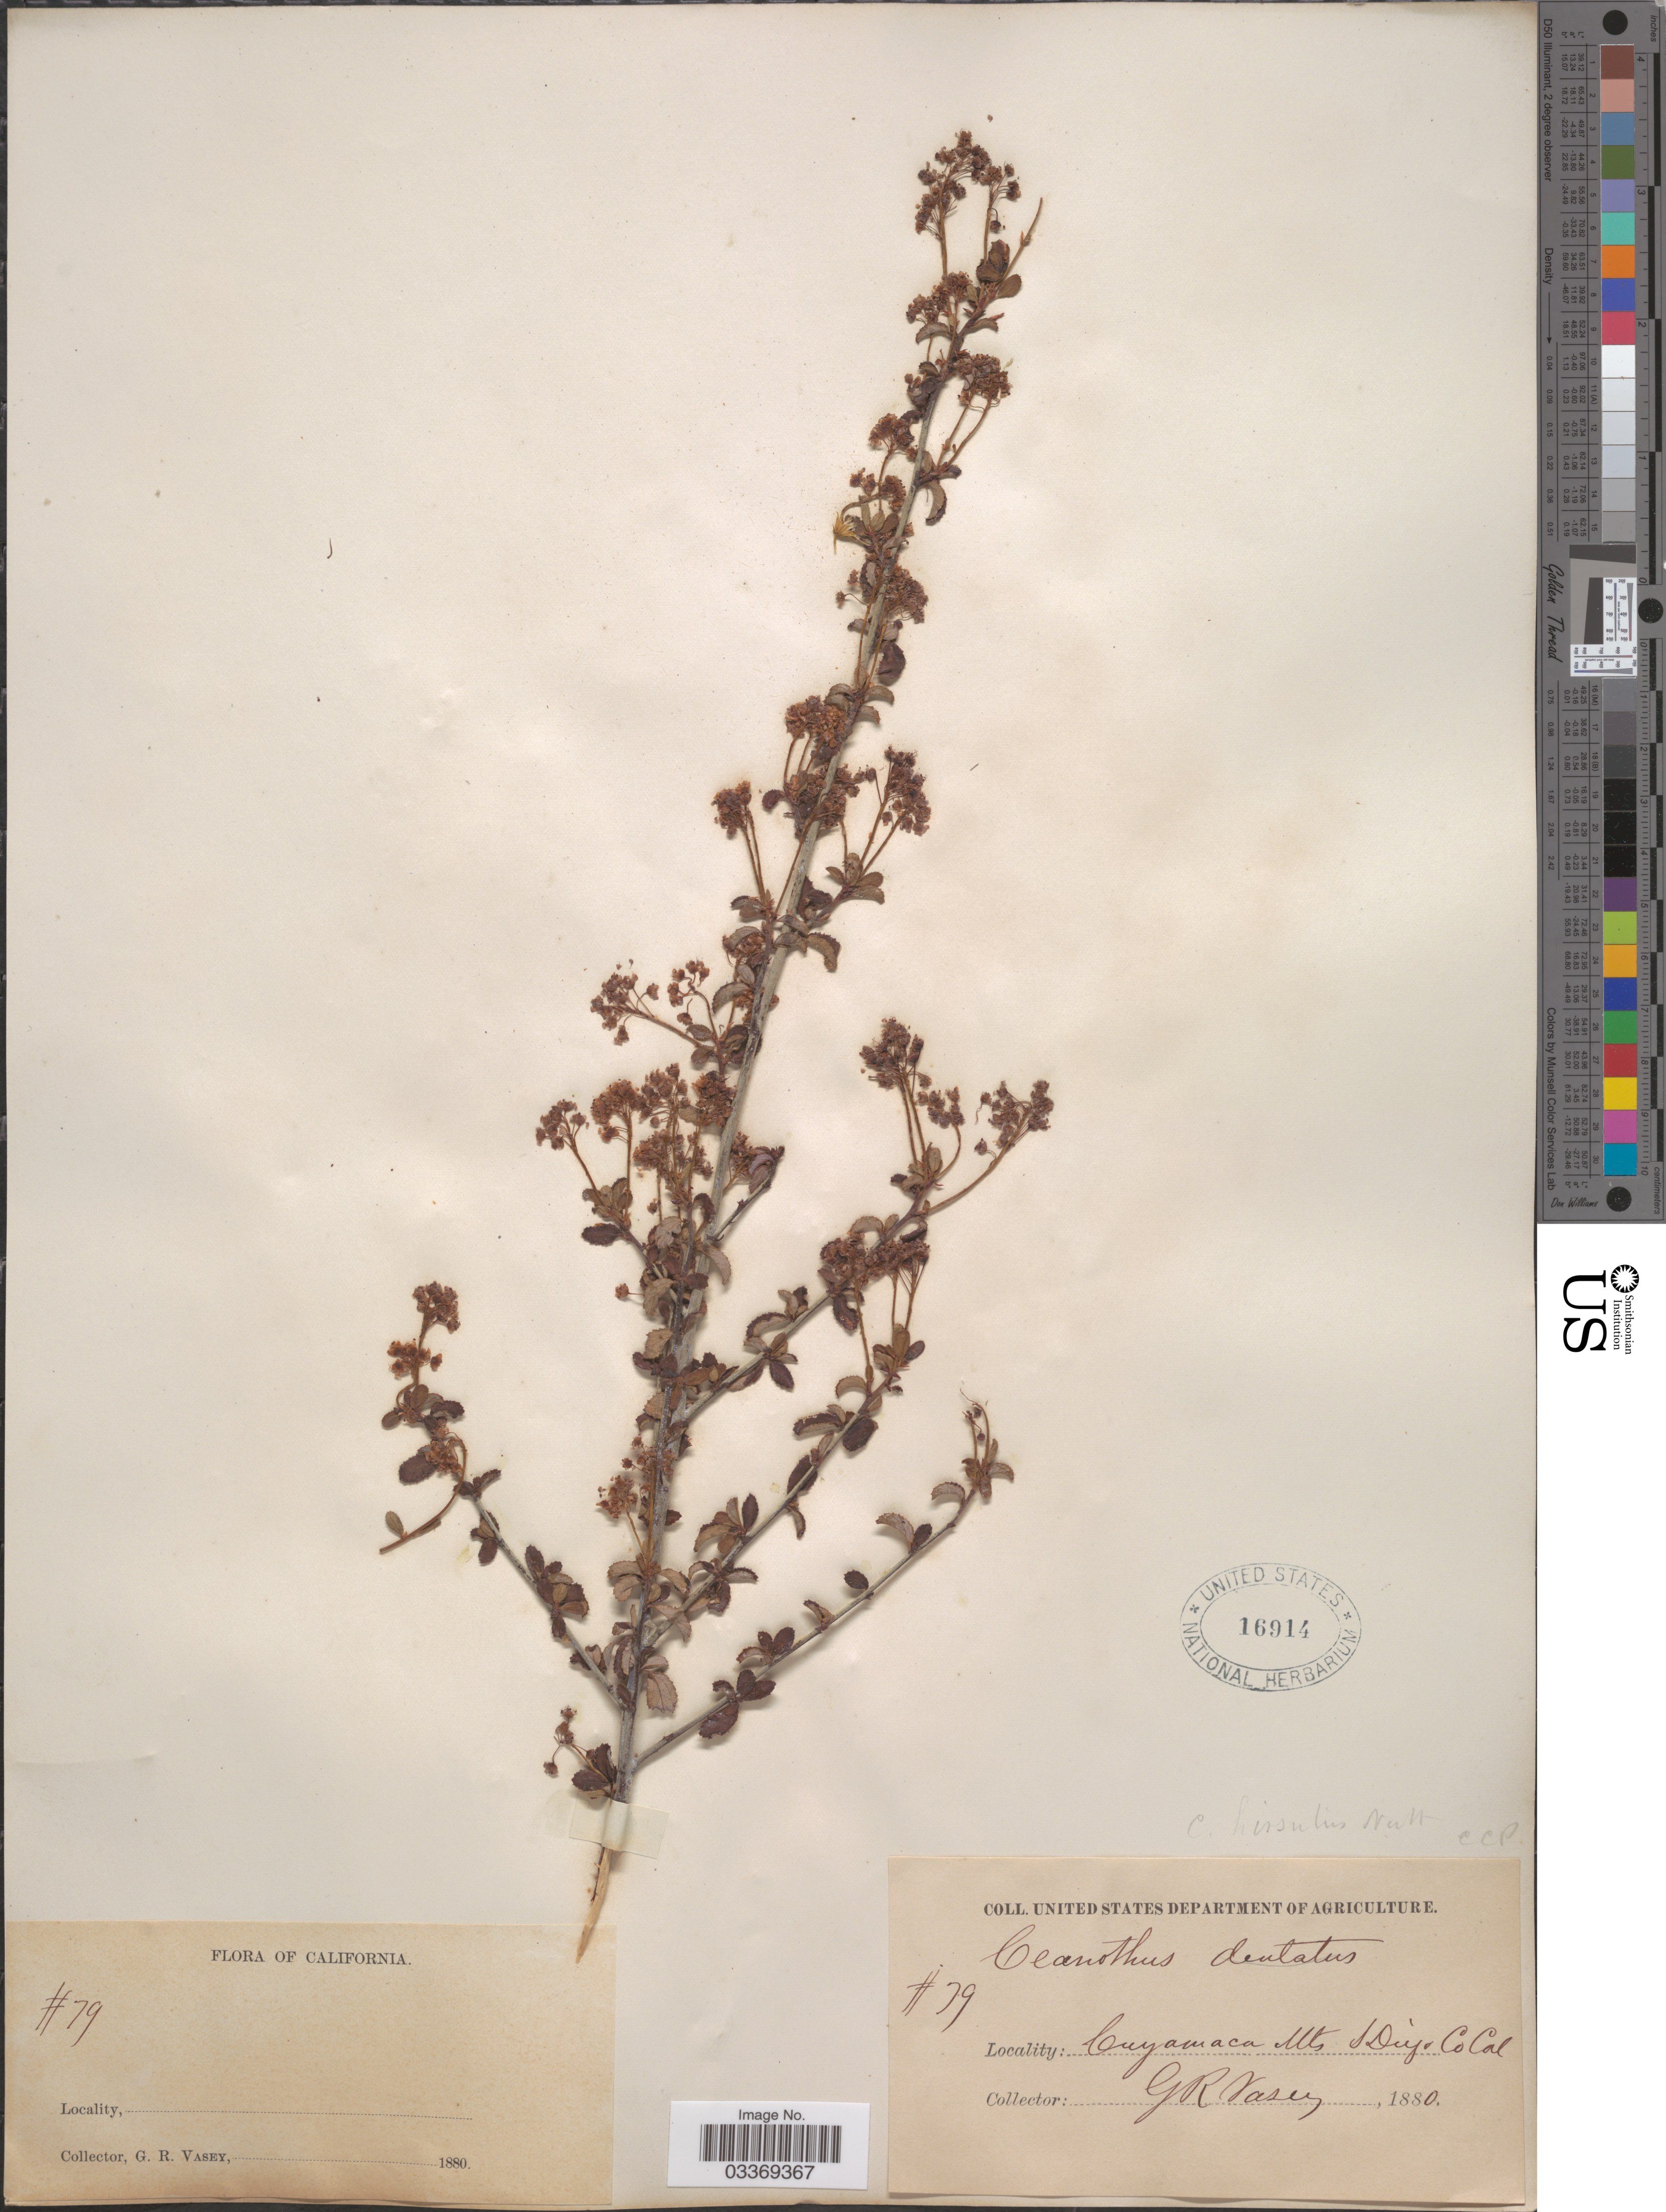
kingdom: Plantae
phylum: Tracheophyta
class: Magnoliopsida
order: Rosales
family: Rhamnaceae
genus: Ceanothus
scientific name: Ceanothus foliosus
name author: Parry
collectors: G. R. Vasey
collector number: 79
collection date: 1880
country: United States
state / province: California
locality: Cuyamaca Mts. S Diego Co.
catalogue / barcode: US 16914